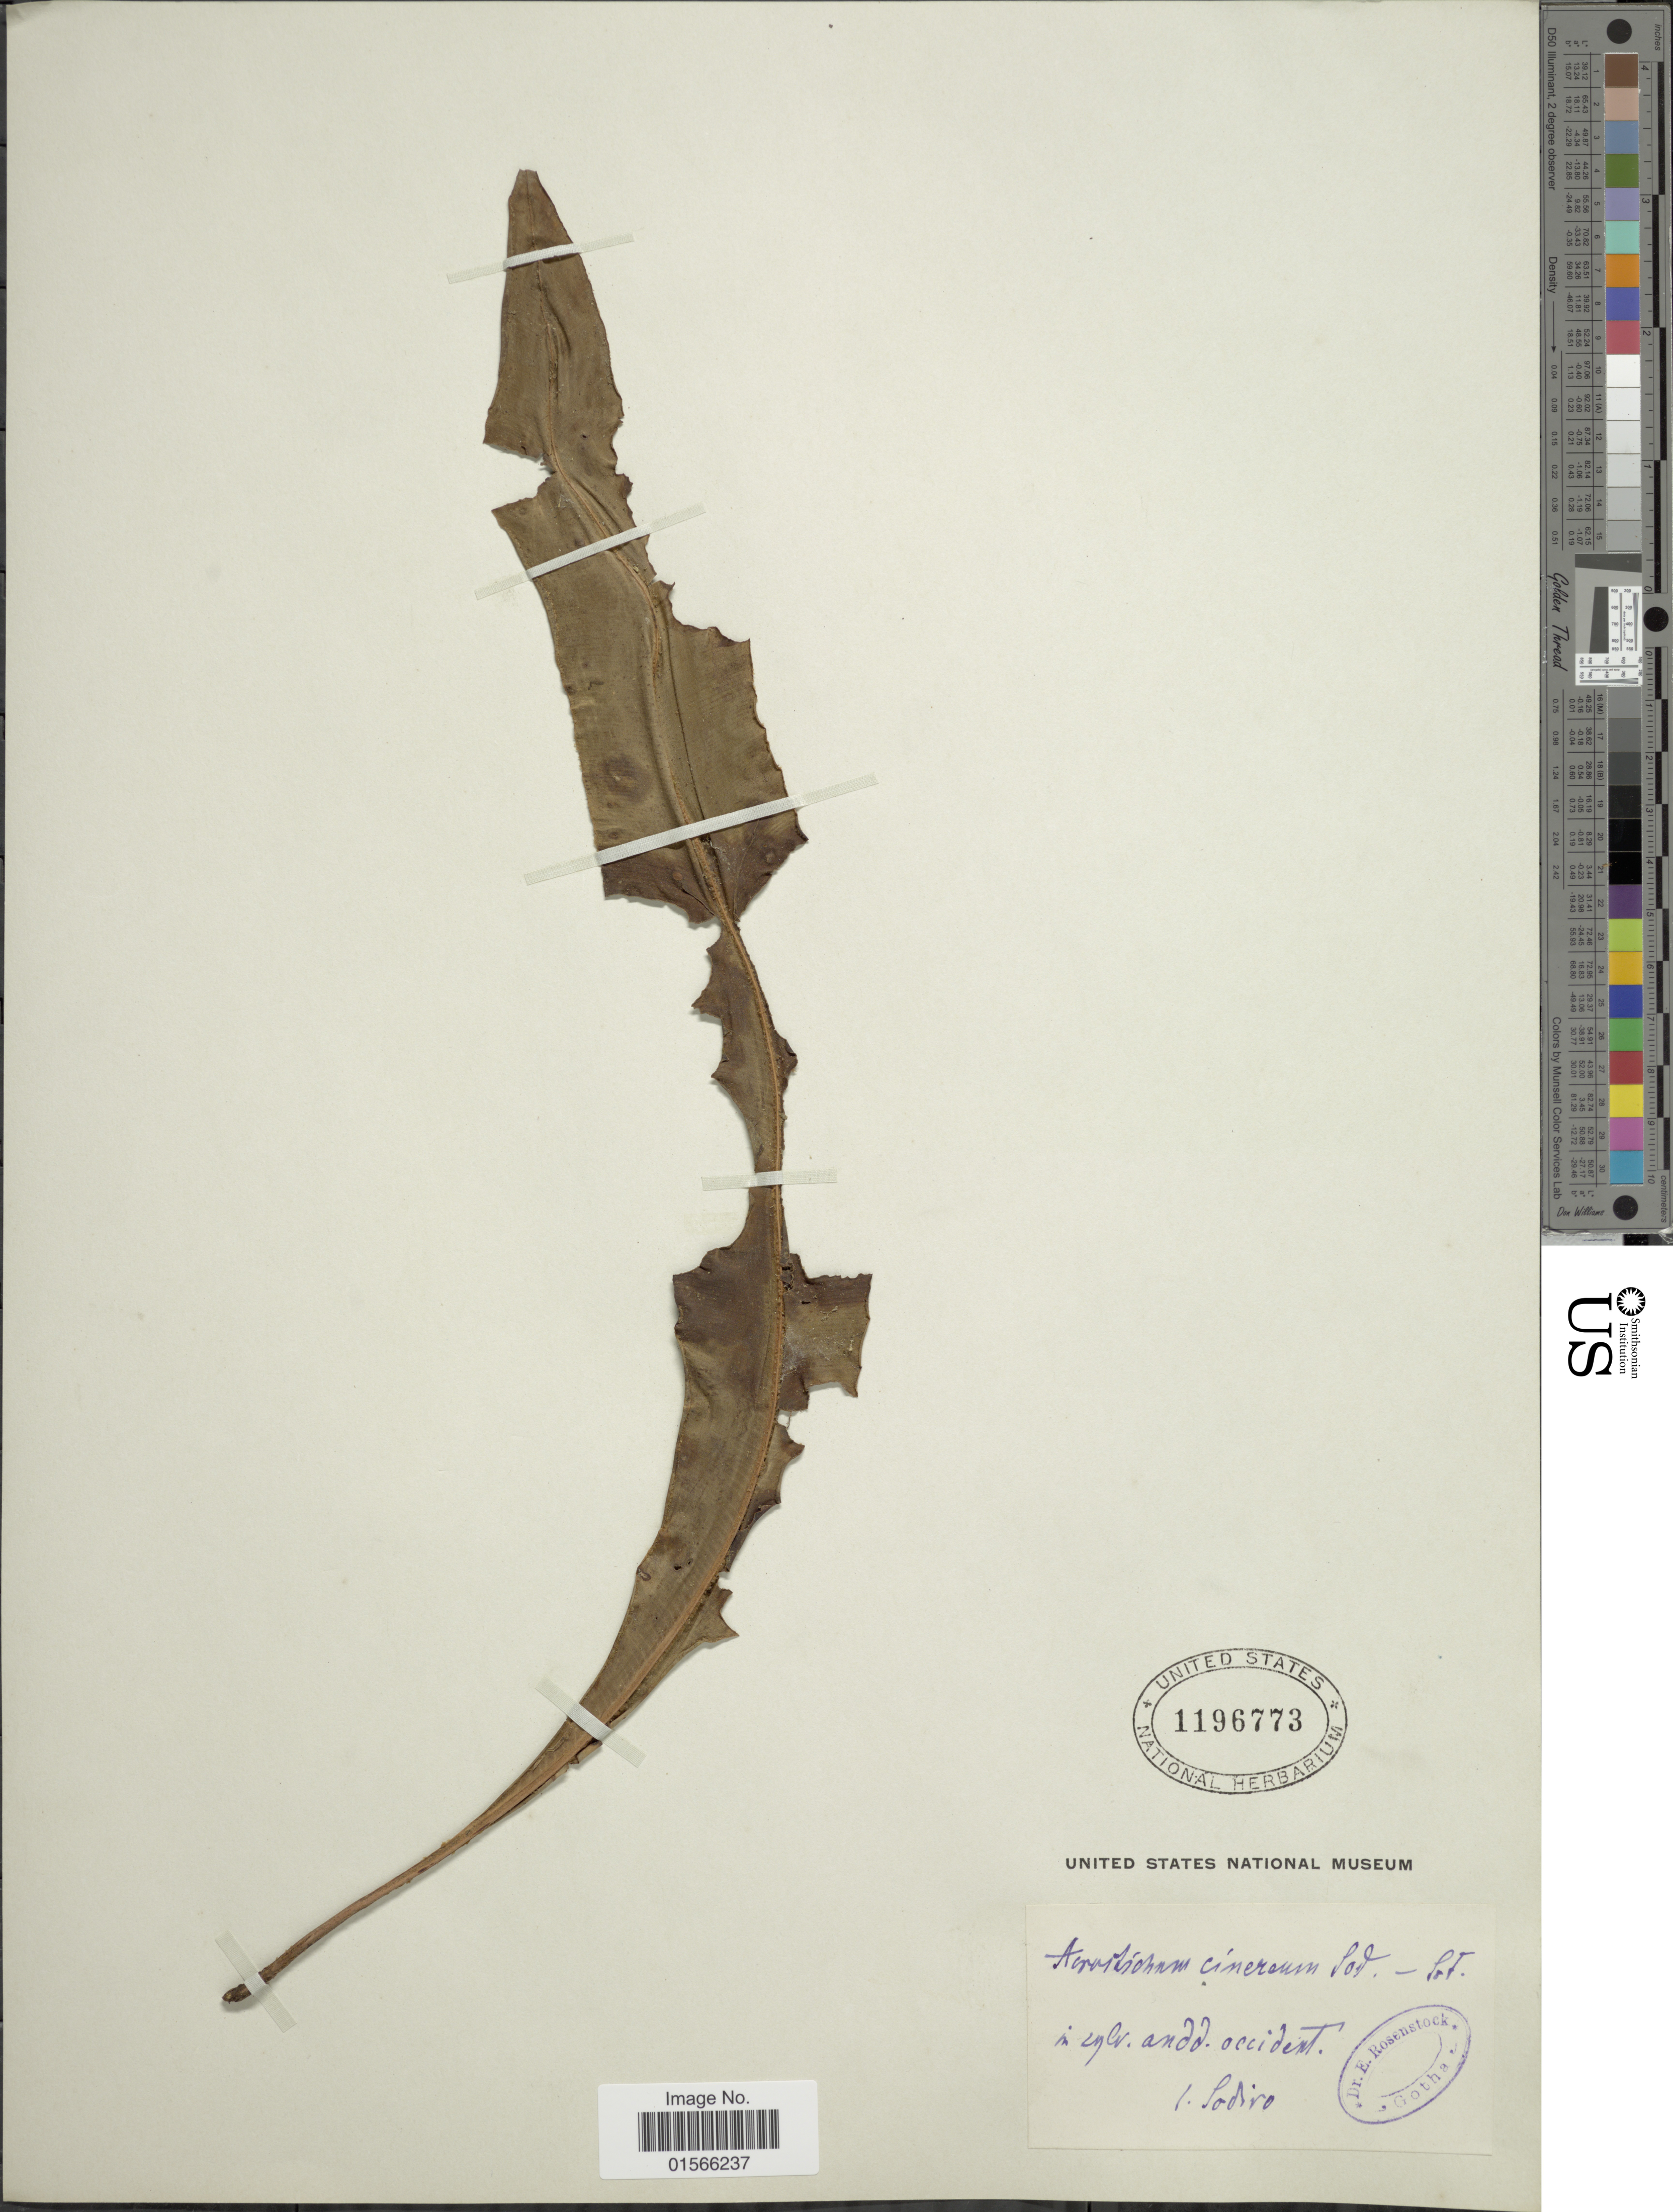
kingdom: Plantae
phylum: Tracheophyta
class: Polypodiopsida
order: Polypodiales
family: Dryopteridaceae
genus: Elaphoglossum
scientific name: Elaphoglossum cinereum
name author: (Sodiro) C. Chr.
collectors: Sodiro, --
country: Ecuador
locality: In sylv. andd. occident.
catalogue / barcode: US 1196773